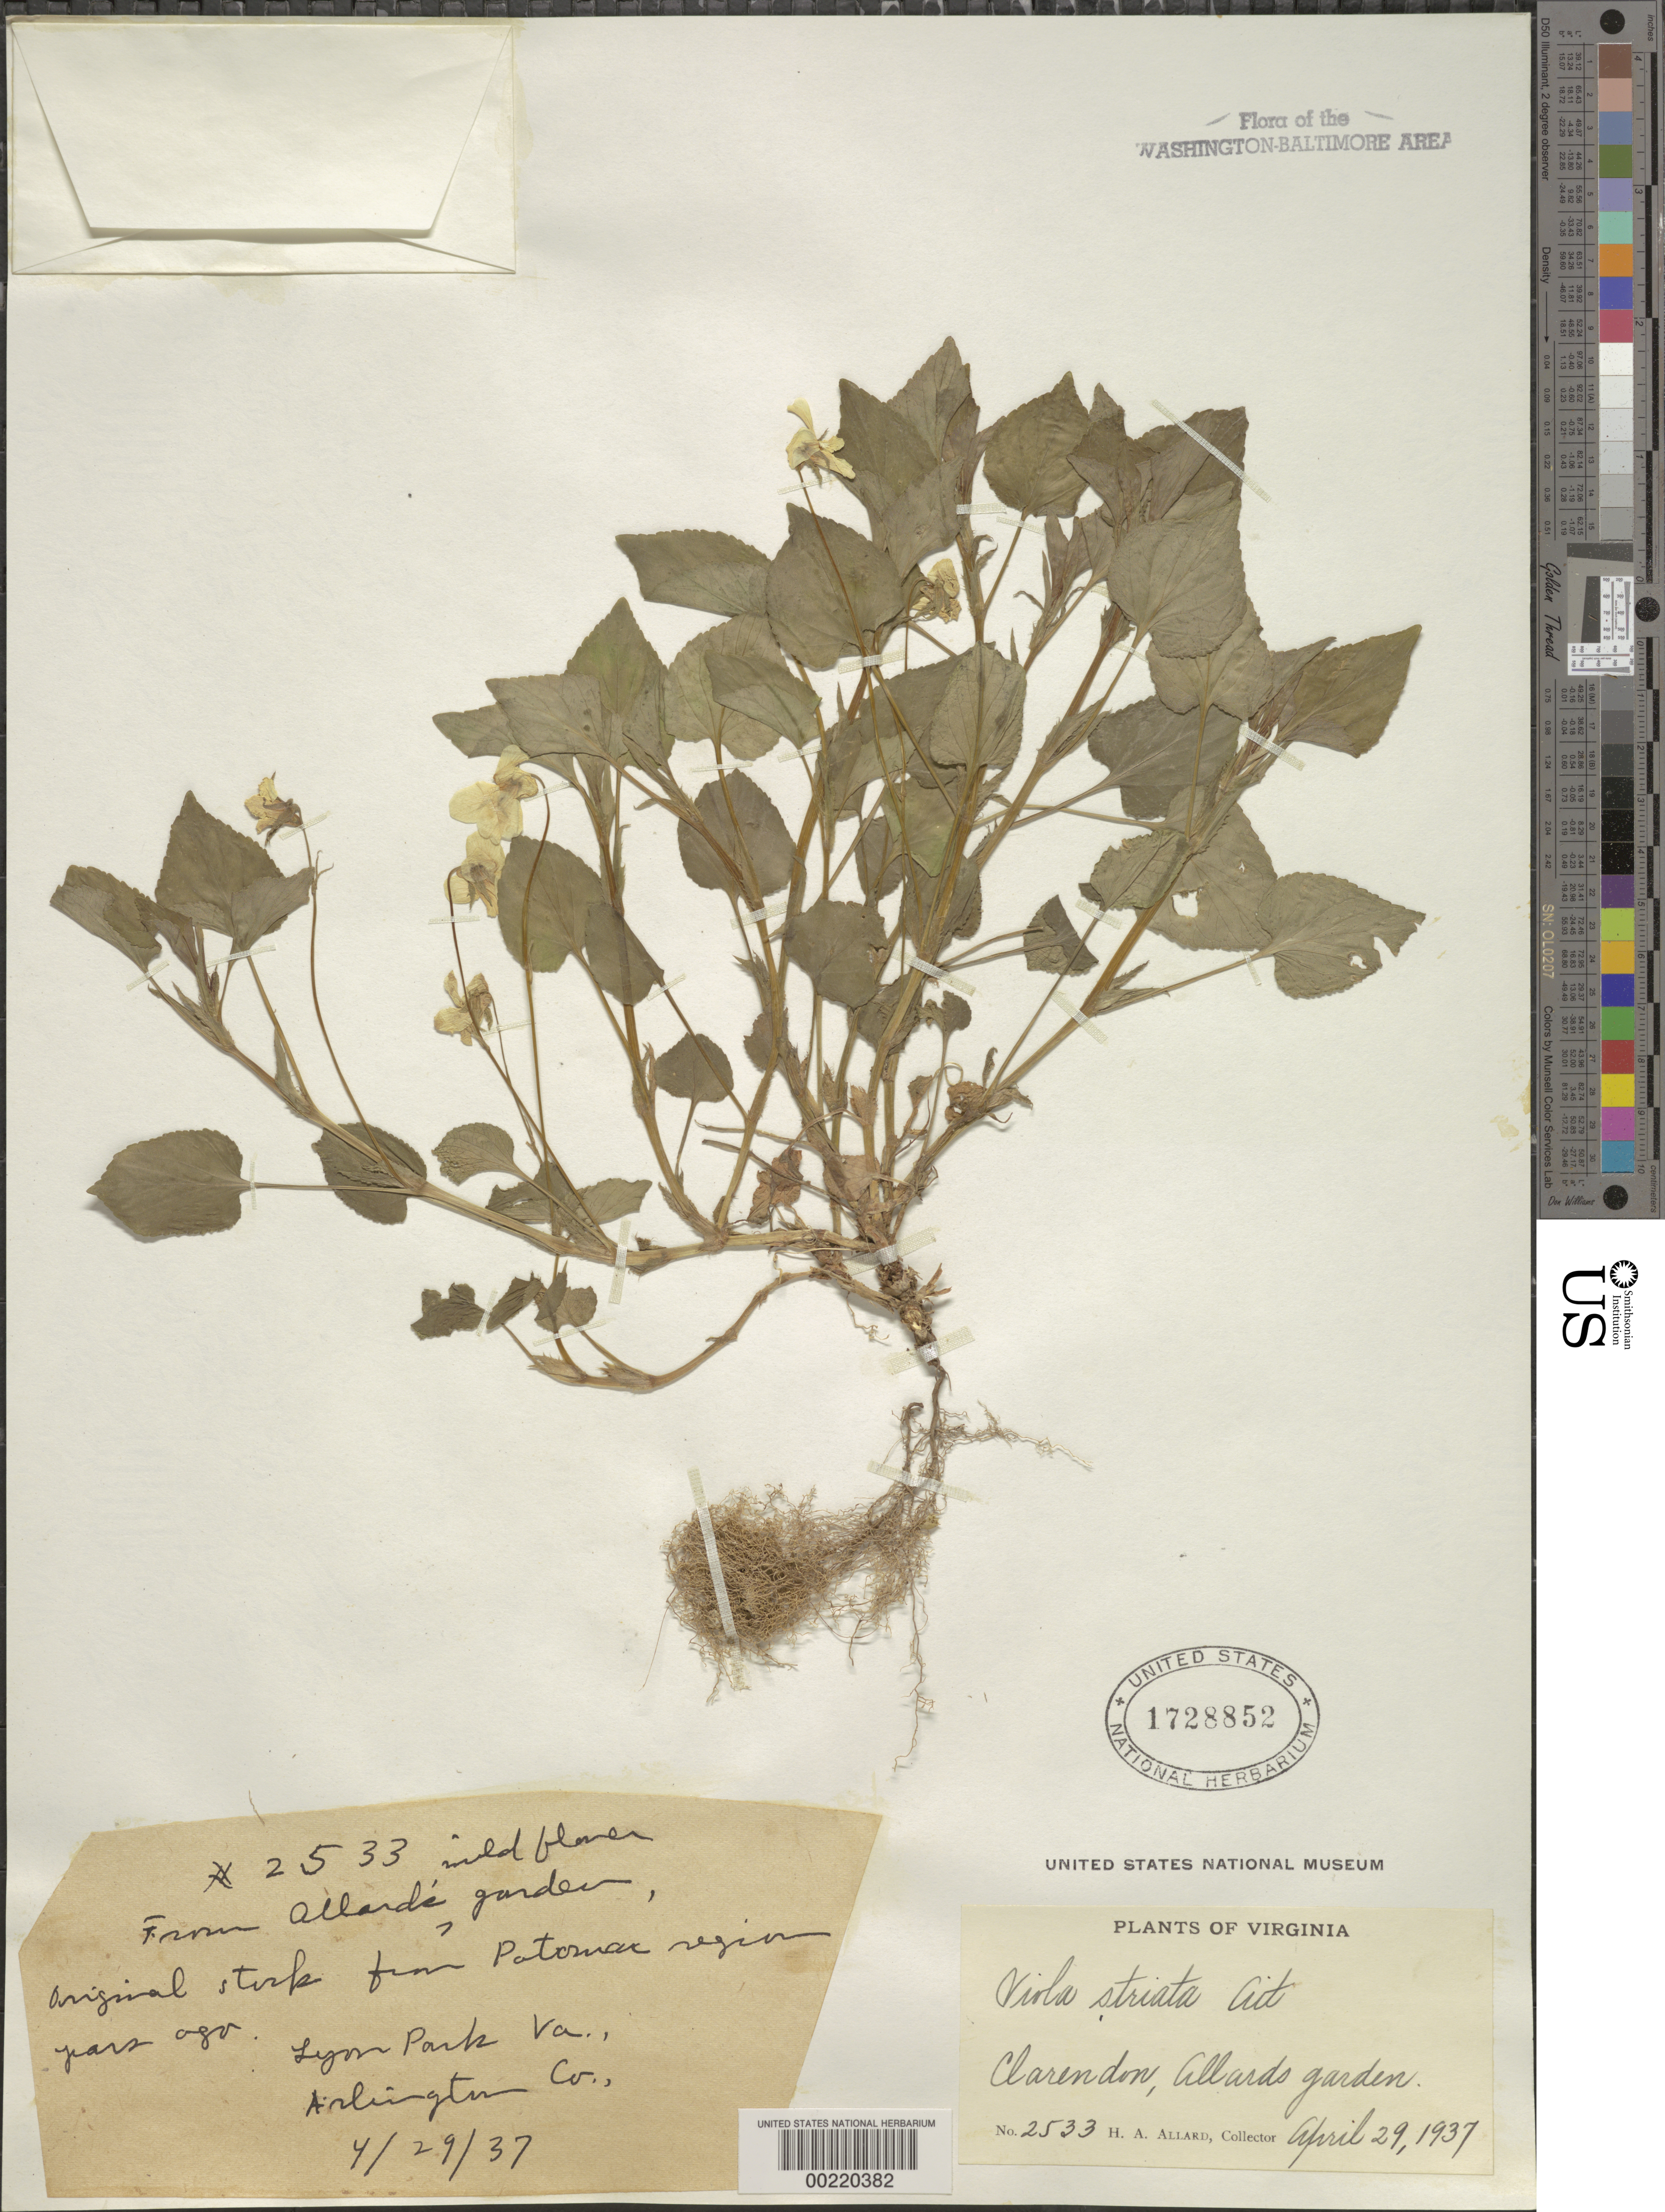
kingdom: Plantae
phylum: Tracheophyta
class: Magnoliopsida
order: Malpighiales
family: Violaceae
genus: Viola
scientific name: Viola striata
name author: Aiton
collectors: H. A. Allard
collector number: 2533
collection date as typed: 29 Apr 1937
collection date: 1937-04-29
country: United States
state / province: Virginia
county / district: Arlington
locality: Allards Yard, Clarendon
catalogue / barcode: US 1728852